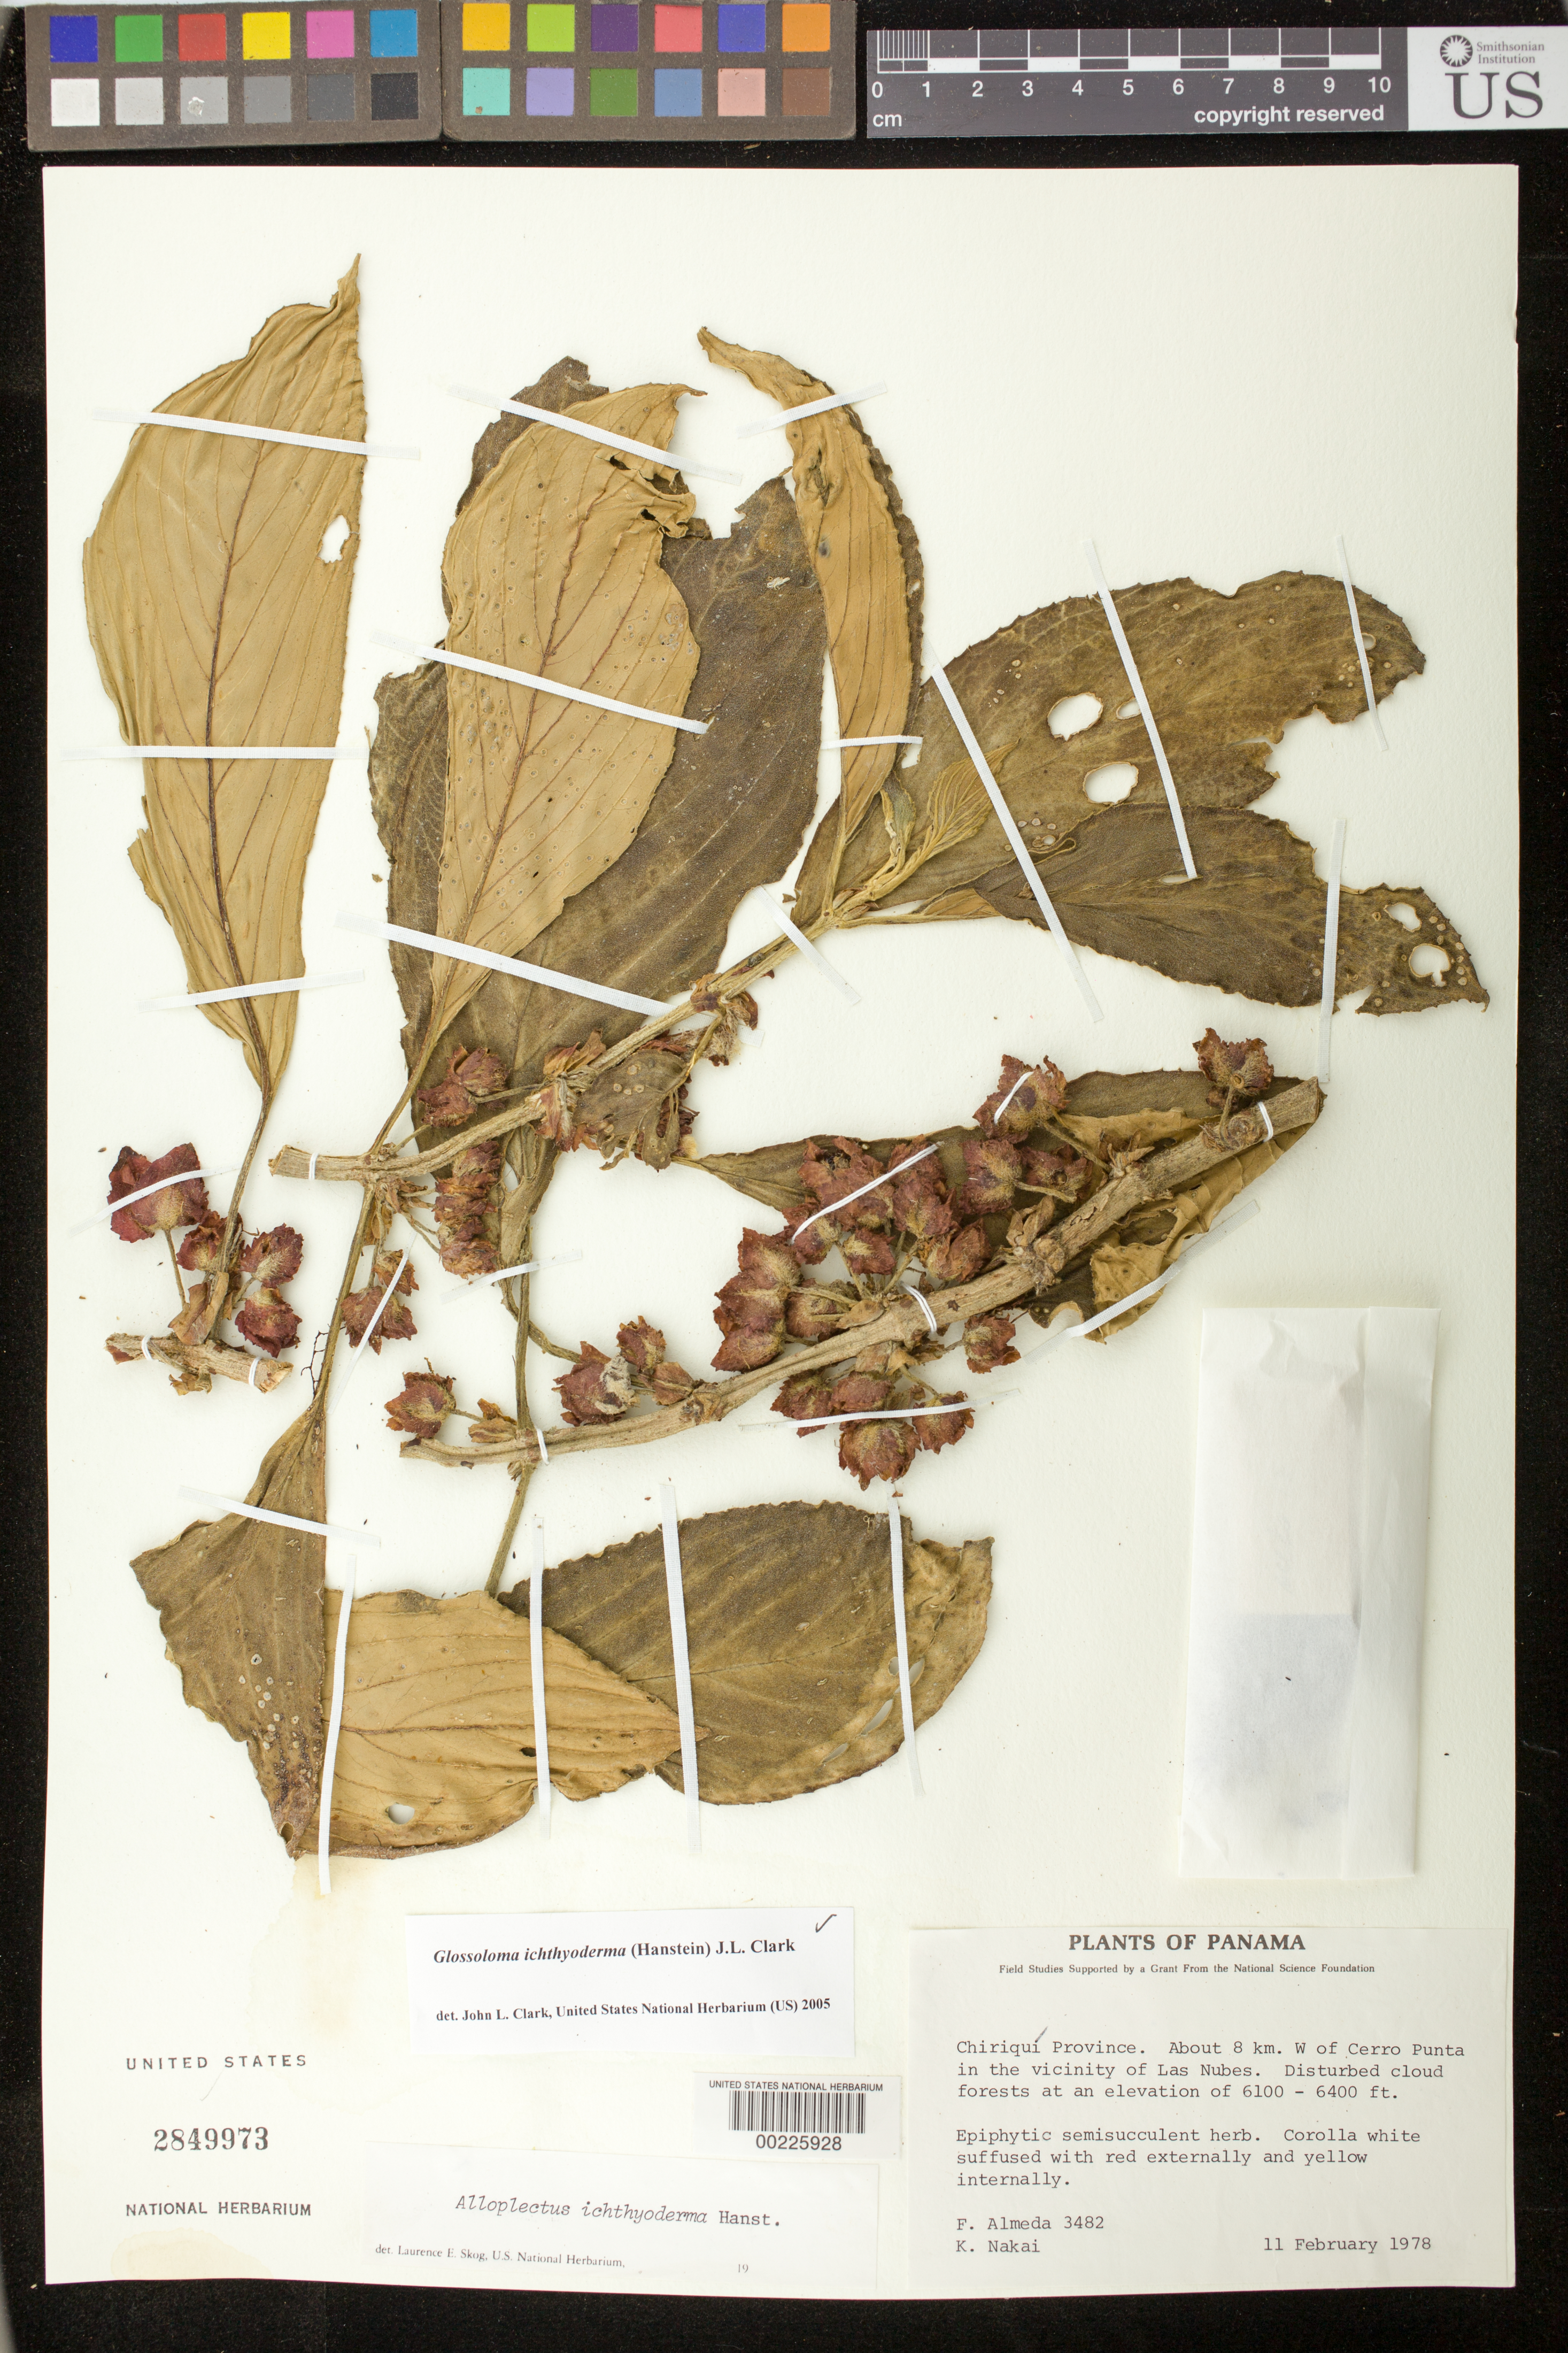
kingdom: Plantae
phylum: Tracheophyta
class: Magnoliopsida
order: Lamiales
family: Gesneriaceae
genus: Glossoloma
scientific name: Glossoloma ichthyoderma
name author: (Hanst.) J.L. Clark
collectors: F. Almeda & K. M. Nakai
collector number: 3482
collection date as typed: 11 Feb 1978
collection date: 1978-02-11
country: Panama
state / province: Chiriquí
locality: About 8 km W of Cerro Punta in the vicinity of Las Nubes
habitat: Disturbed cloud forests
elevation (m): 1859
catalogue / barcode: US 2849973